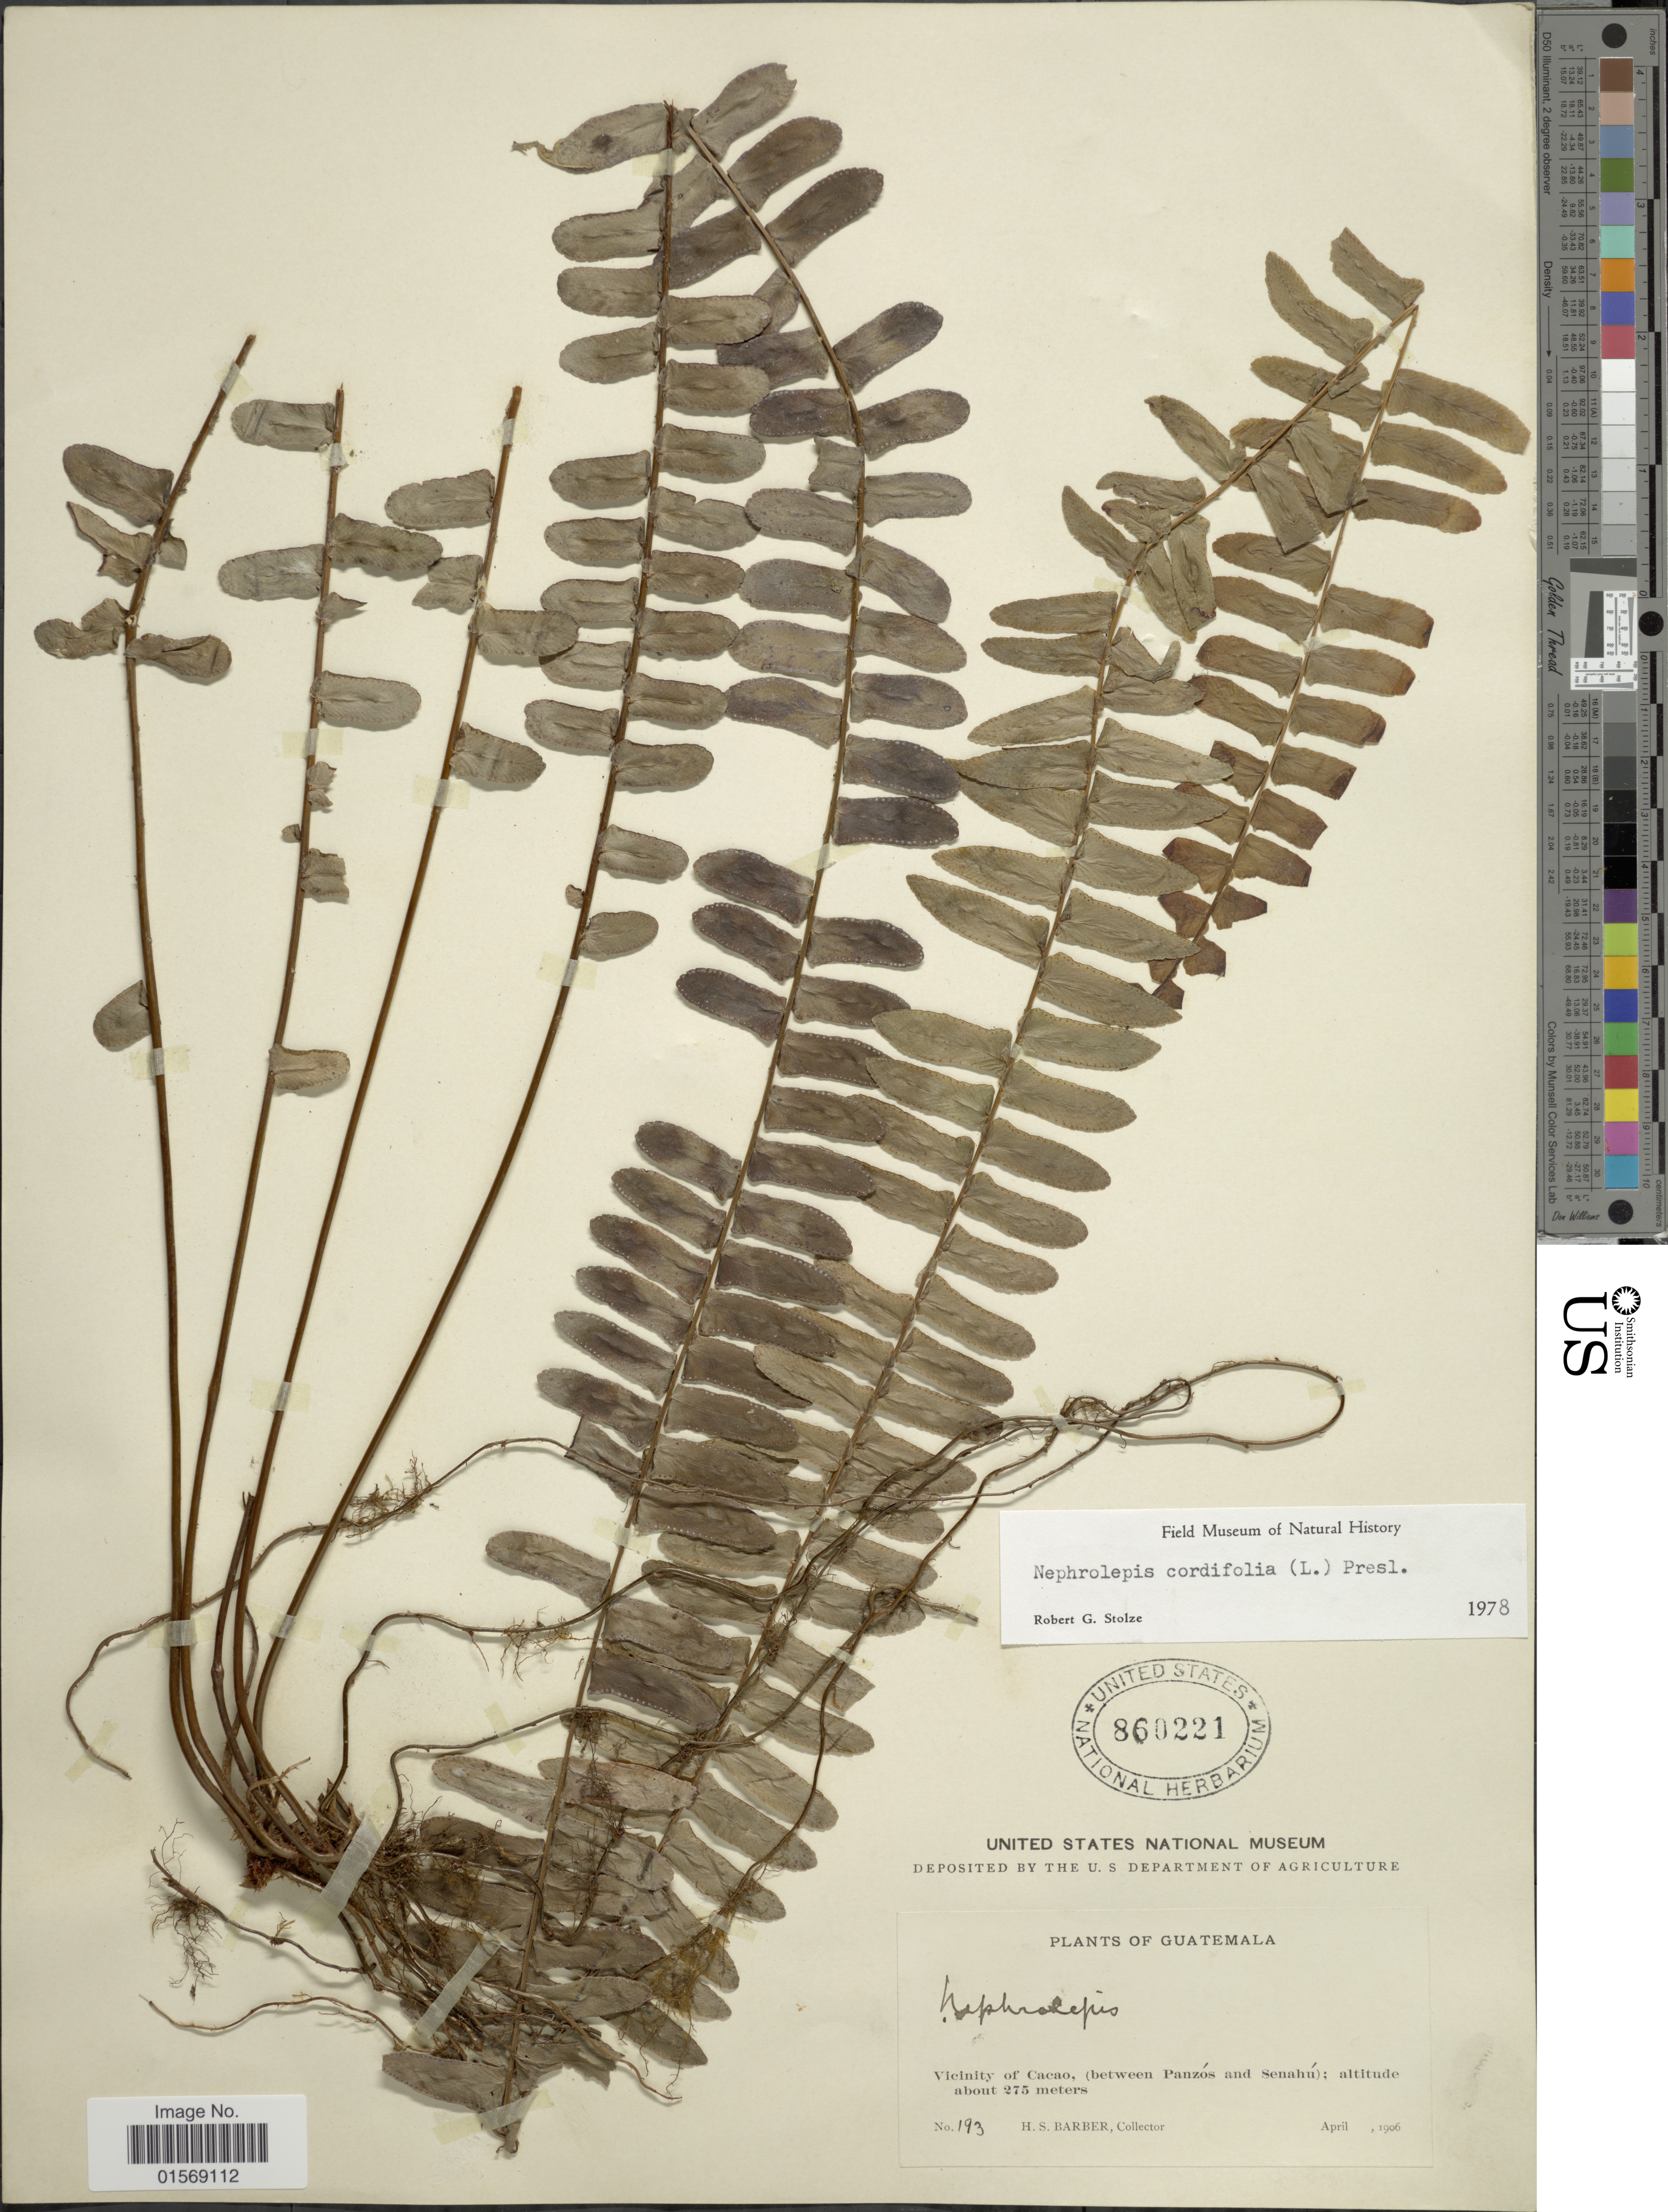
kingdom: Plantae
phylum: Tracheophyta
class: Polypodiopsida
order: Polypodiales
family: Nephrolepidaceae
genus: Nephrolepis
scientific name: Nephrolepis pendula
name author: (Raddi) J. Sm.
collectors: H. Barber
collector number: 193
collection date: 1906-04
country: Guatemala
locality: Guatemala. Vicinity of Cacao, (between Panzos and Senahu).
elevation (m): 275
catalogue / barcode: US 860221